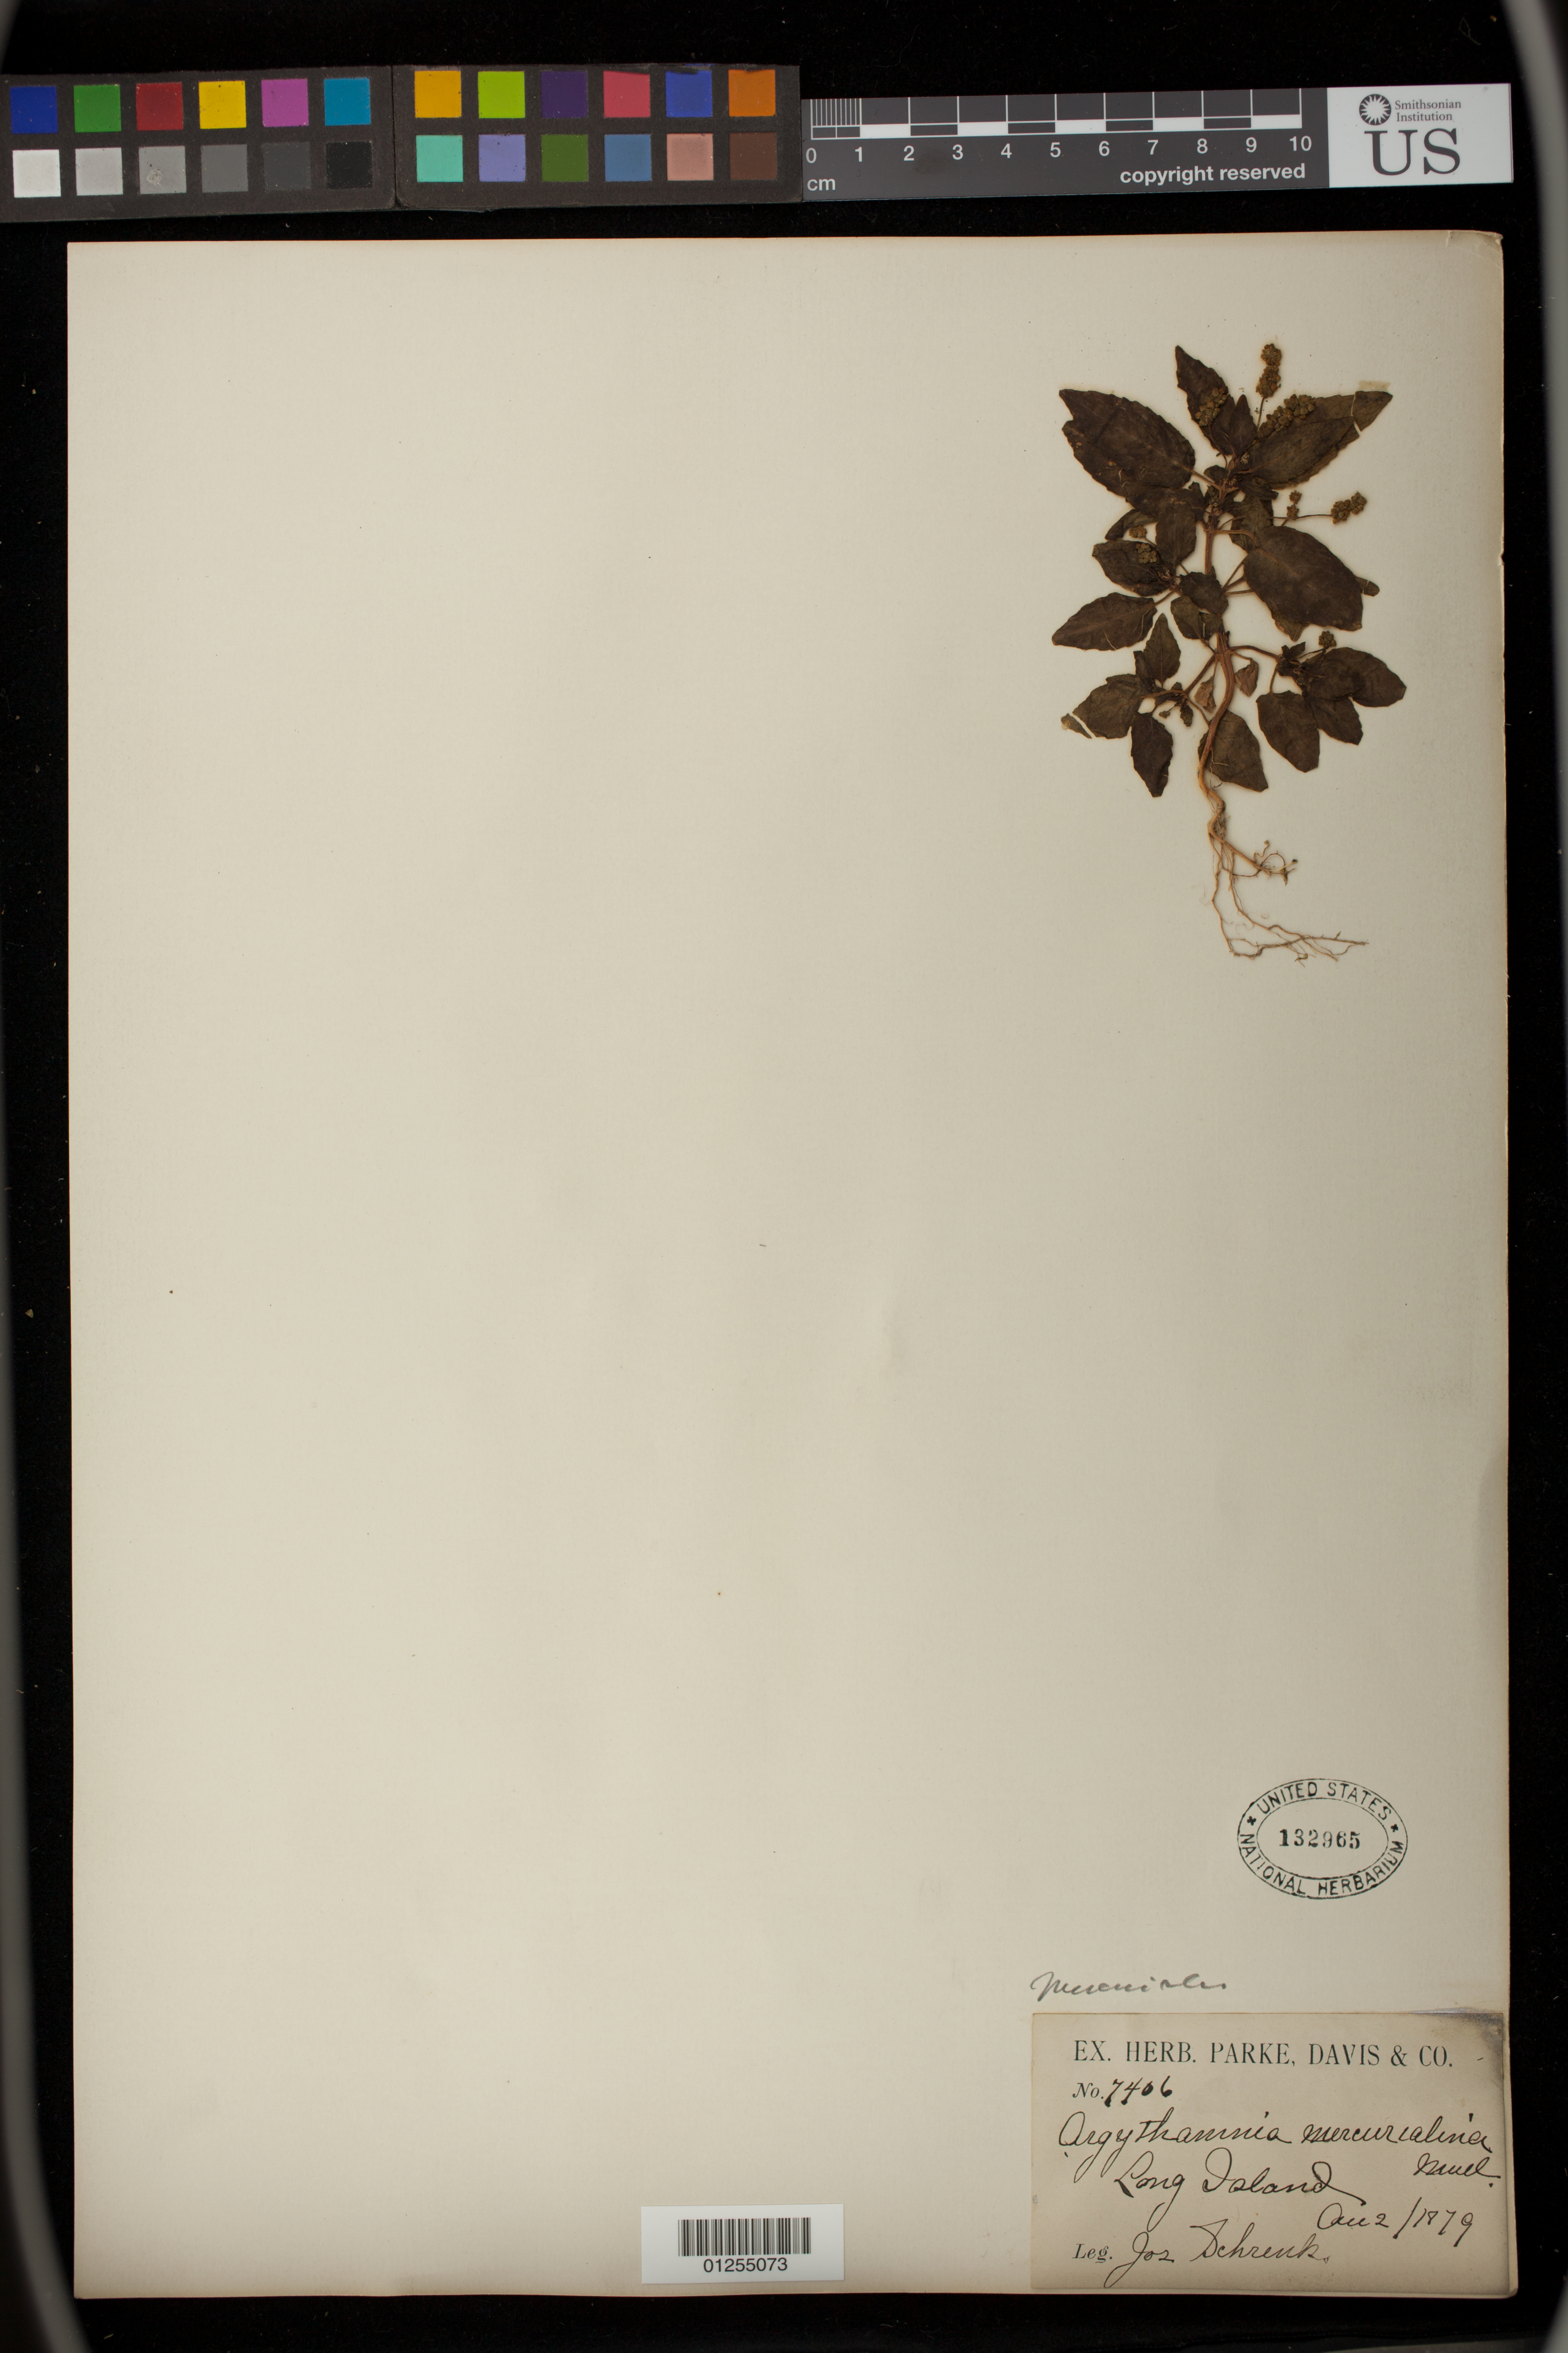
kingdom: Plantae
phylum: Tracheophyta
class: Magnoliopsida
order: Malpighiales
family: Euphorbiaceae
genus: Mercurialis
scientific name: Mercurialis annua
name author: L.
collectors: J. v. Schrenk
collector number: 7406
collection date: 1879-08-02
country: United States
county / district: Suffolk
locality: Long Island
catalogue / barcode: US 132965